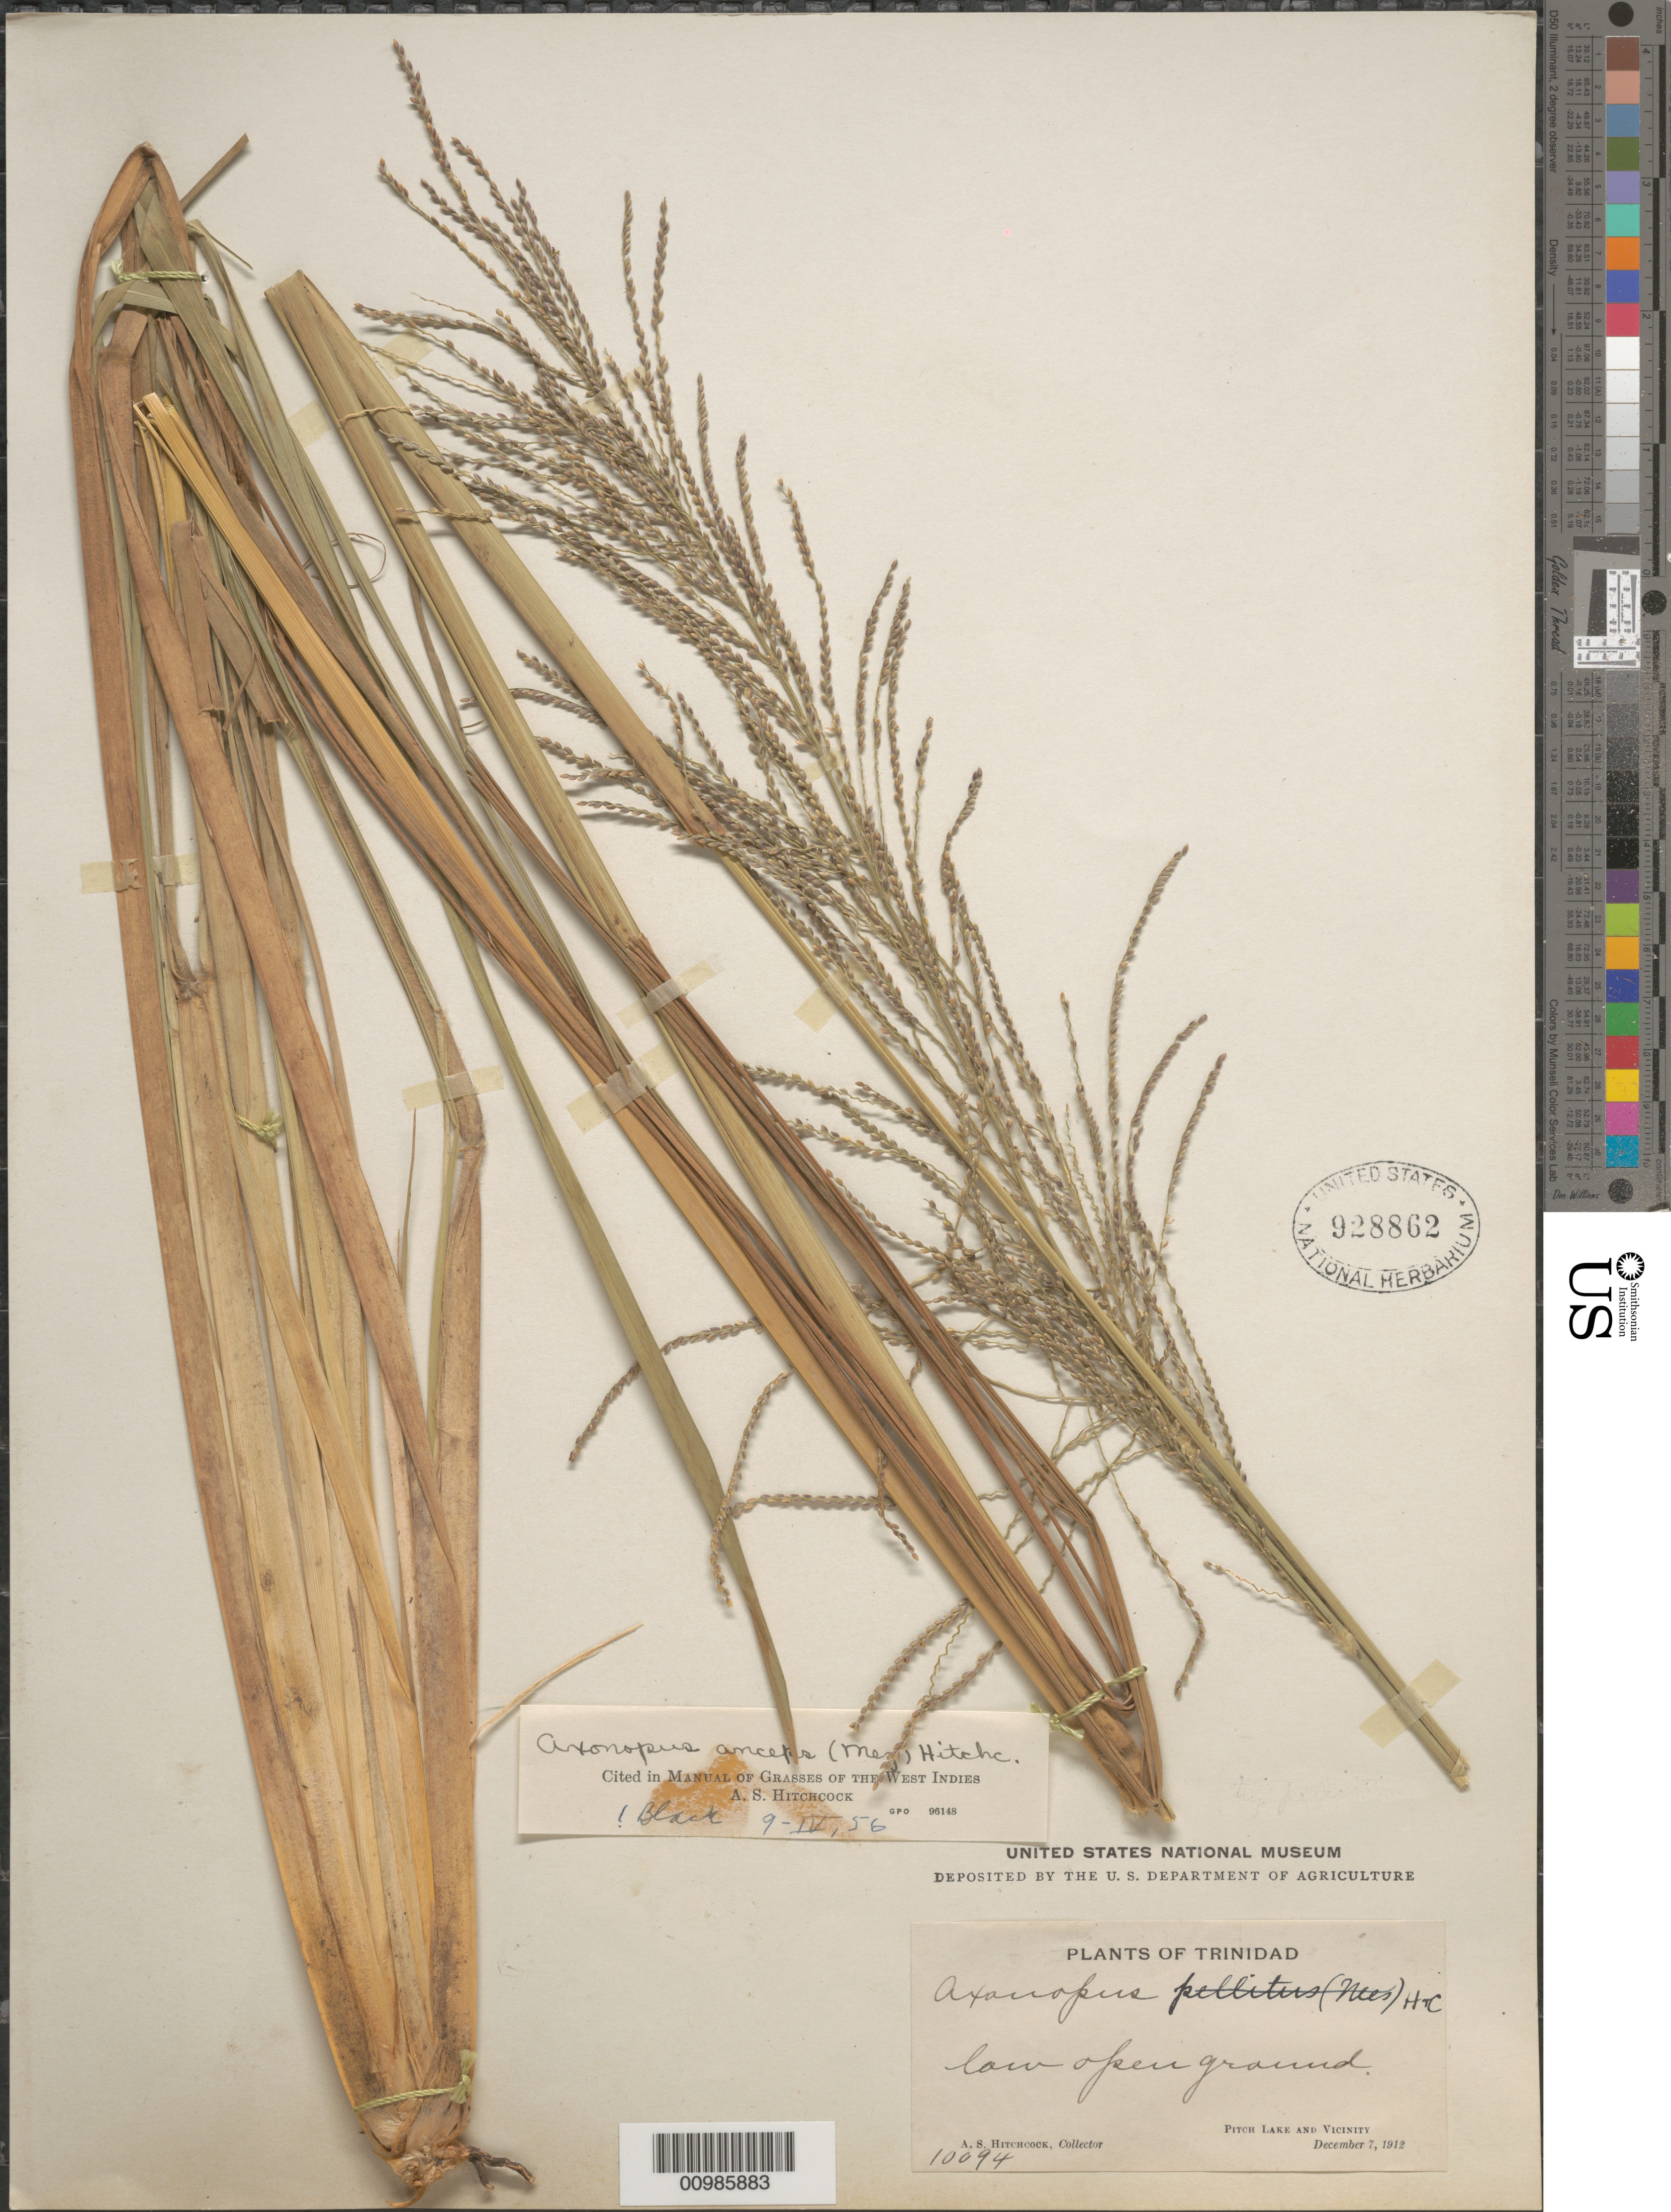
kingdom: Plantae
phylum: Tracheophyta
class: Liliopsida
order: Poales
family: Poaceae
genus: Axonopus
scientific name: Axonopus anceps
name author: (Mez) Hitchc.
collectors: A. S. Hitchcock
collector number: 10094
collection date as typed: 07 Dec 1912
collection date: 1912-12-07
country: Trinidad and Tobago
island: Trinidad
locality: Pitch Lake and Vicinity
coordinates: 0 N, 0 E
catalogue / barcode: US 928862